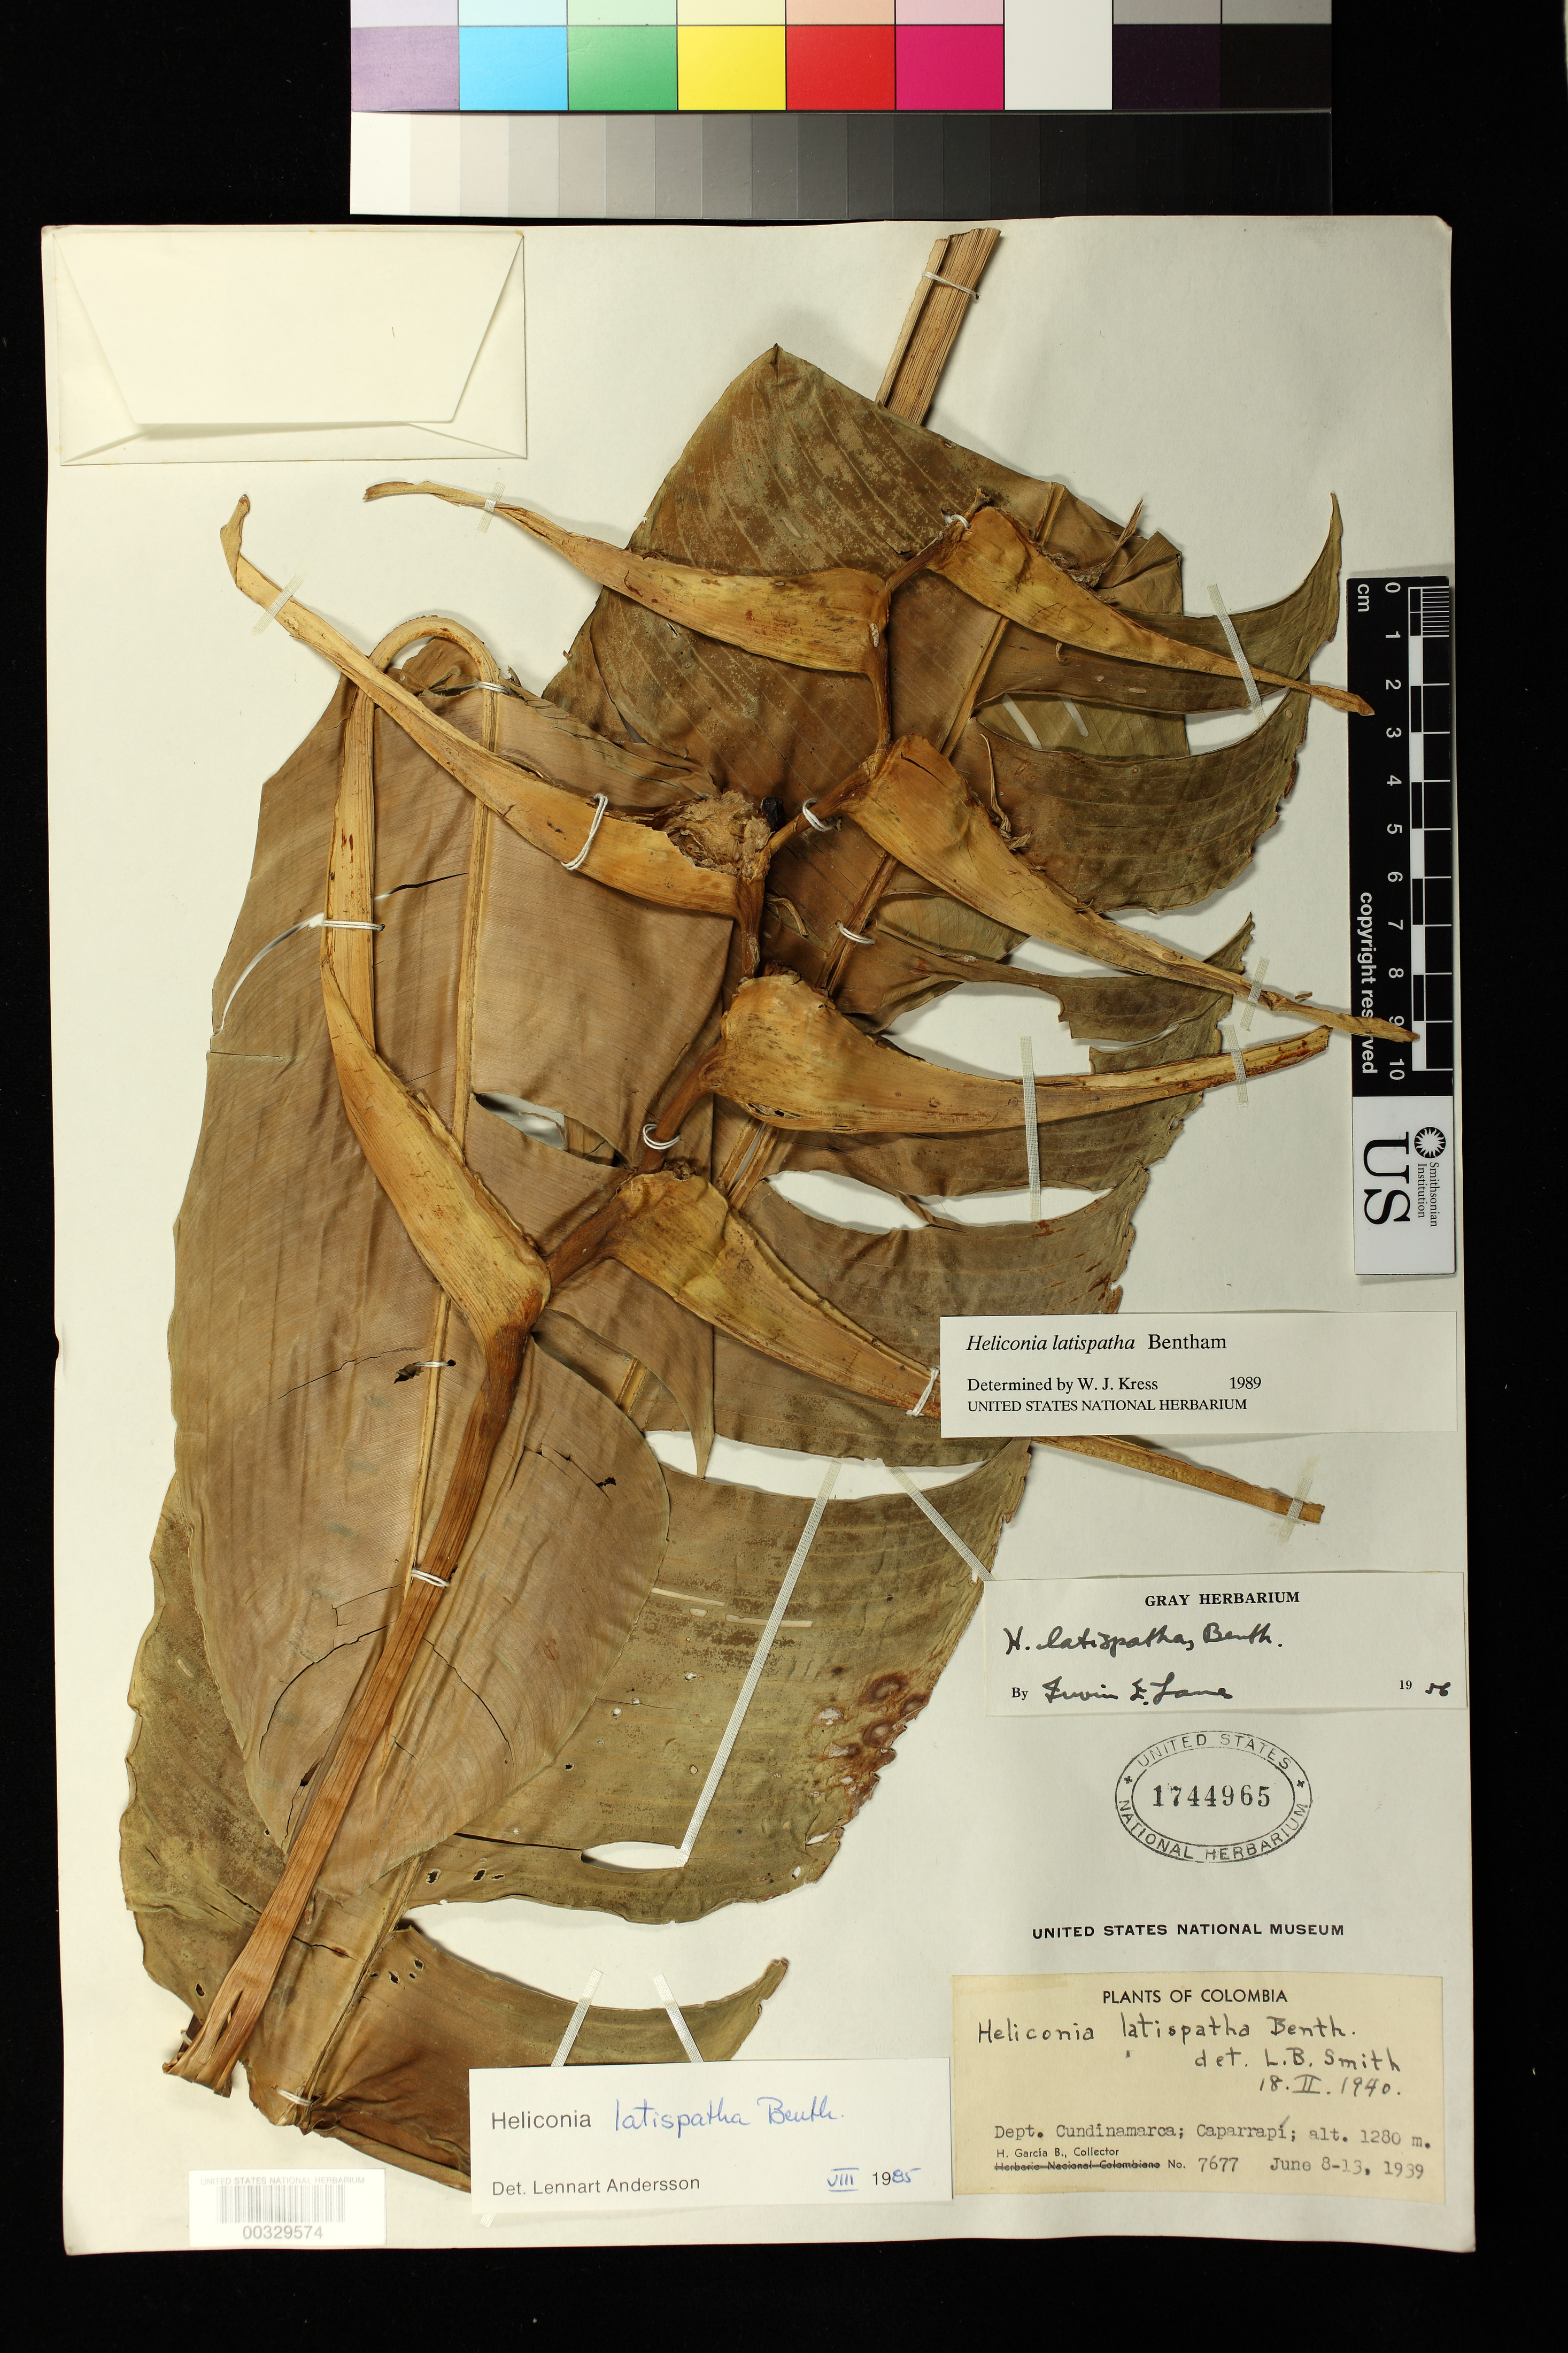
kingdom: Plantae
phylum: Tracheophyta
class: Liliopsida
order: Zingiberales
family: Heliconiaceae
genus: Heliconia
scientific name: Heliconia latispatha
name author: Benth.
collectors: H. García Barriga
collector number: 7677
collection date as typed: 08 Jun 1939 to 13 Jun 1939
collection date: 1939-06-08/1939-06-13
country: Colombia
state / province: Cundinamarca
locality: Caparrapi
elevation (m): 1280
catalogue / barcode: US 1744965